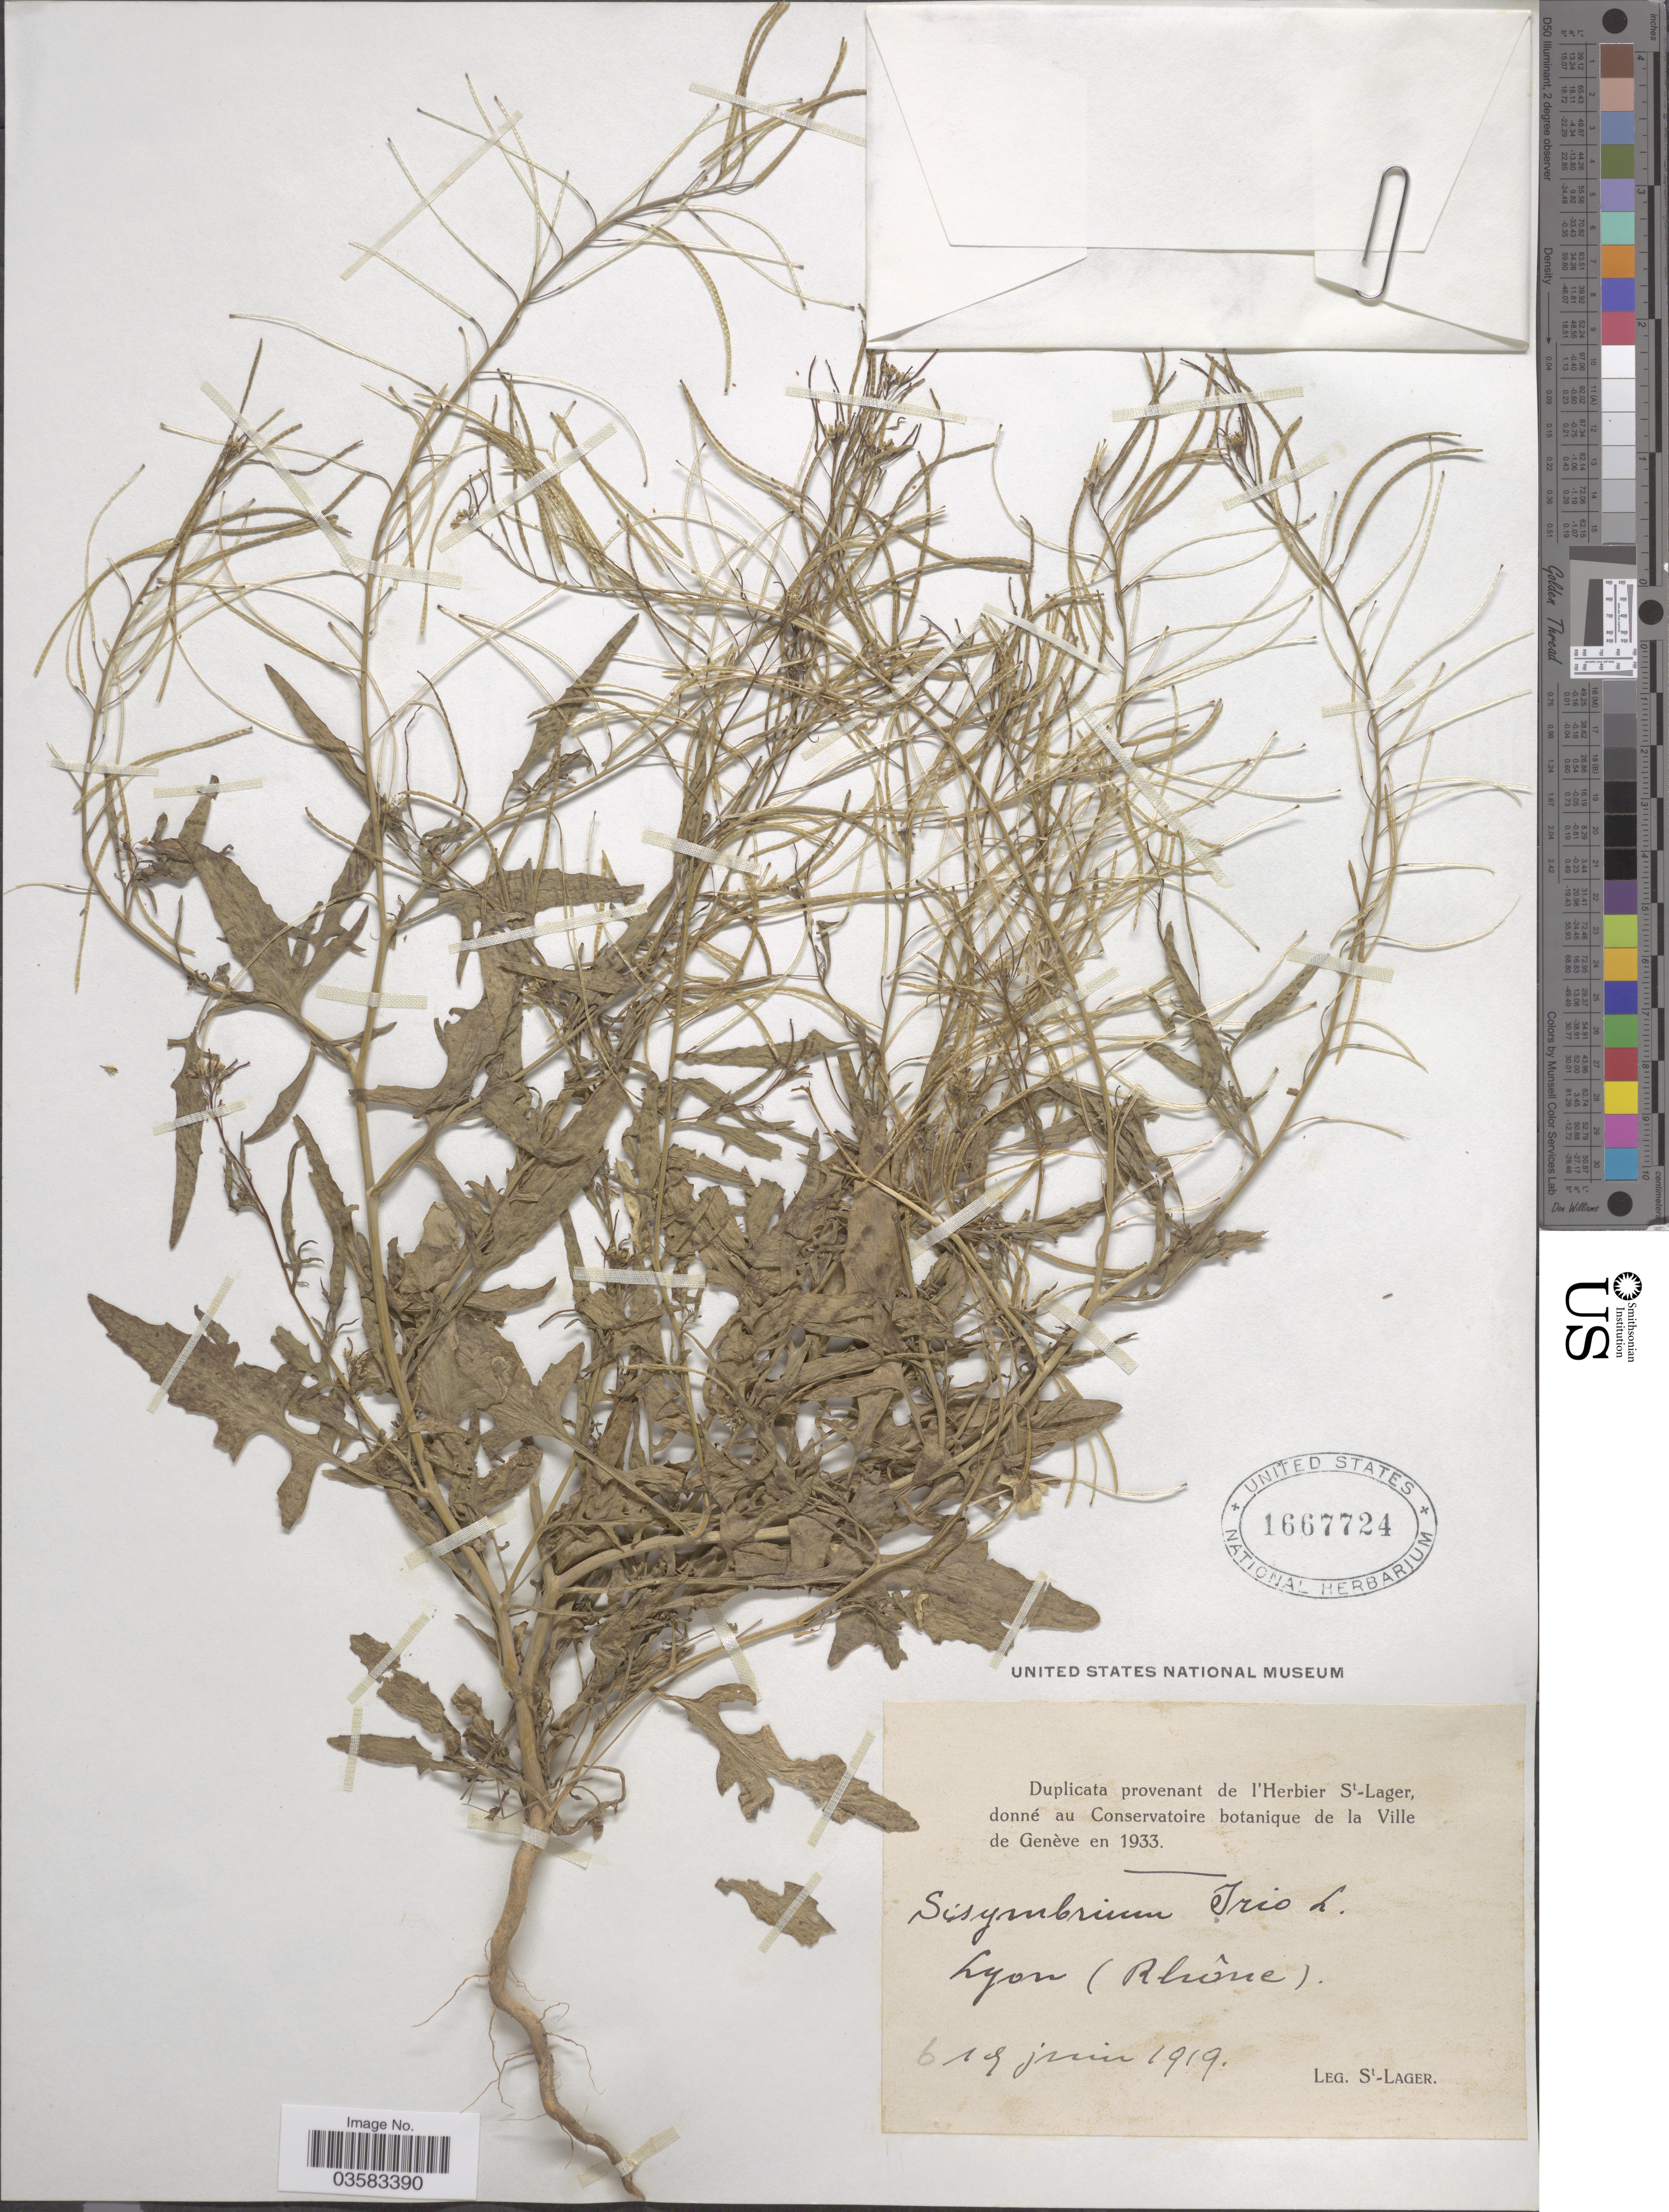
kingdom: Plantae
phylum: Tracheophyta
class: Magnoliopsida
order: Brassicales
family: Brassicaceae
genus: Sisymbrium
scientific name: Sisymbrium irio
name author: L.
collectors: -. St. Lager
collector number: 6?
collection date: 1919-06-15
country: France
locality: Lyon (Rhône).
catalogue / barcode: US 1667724